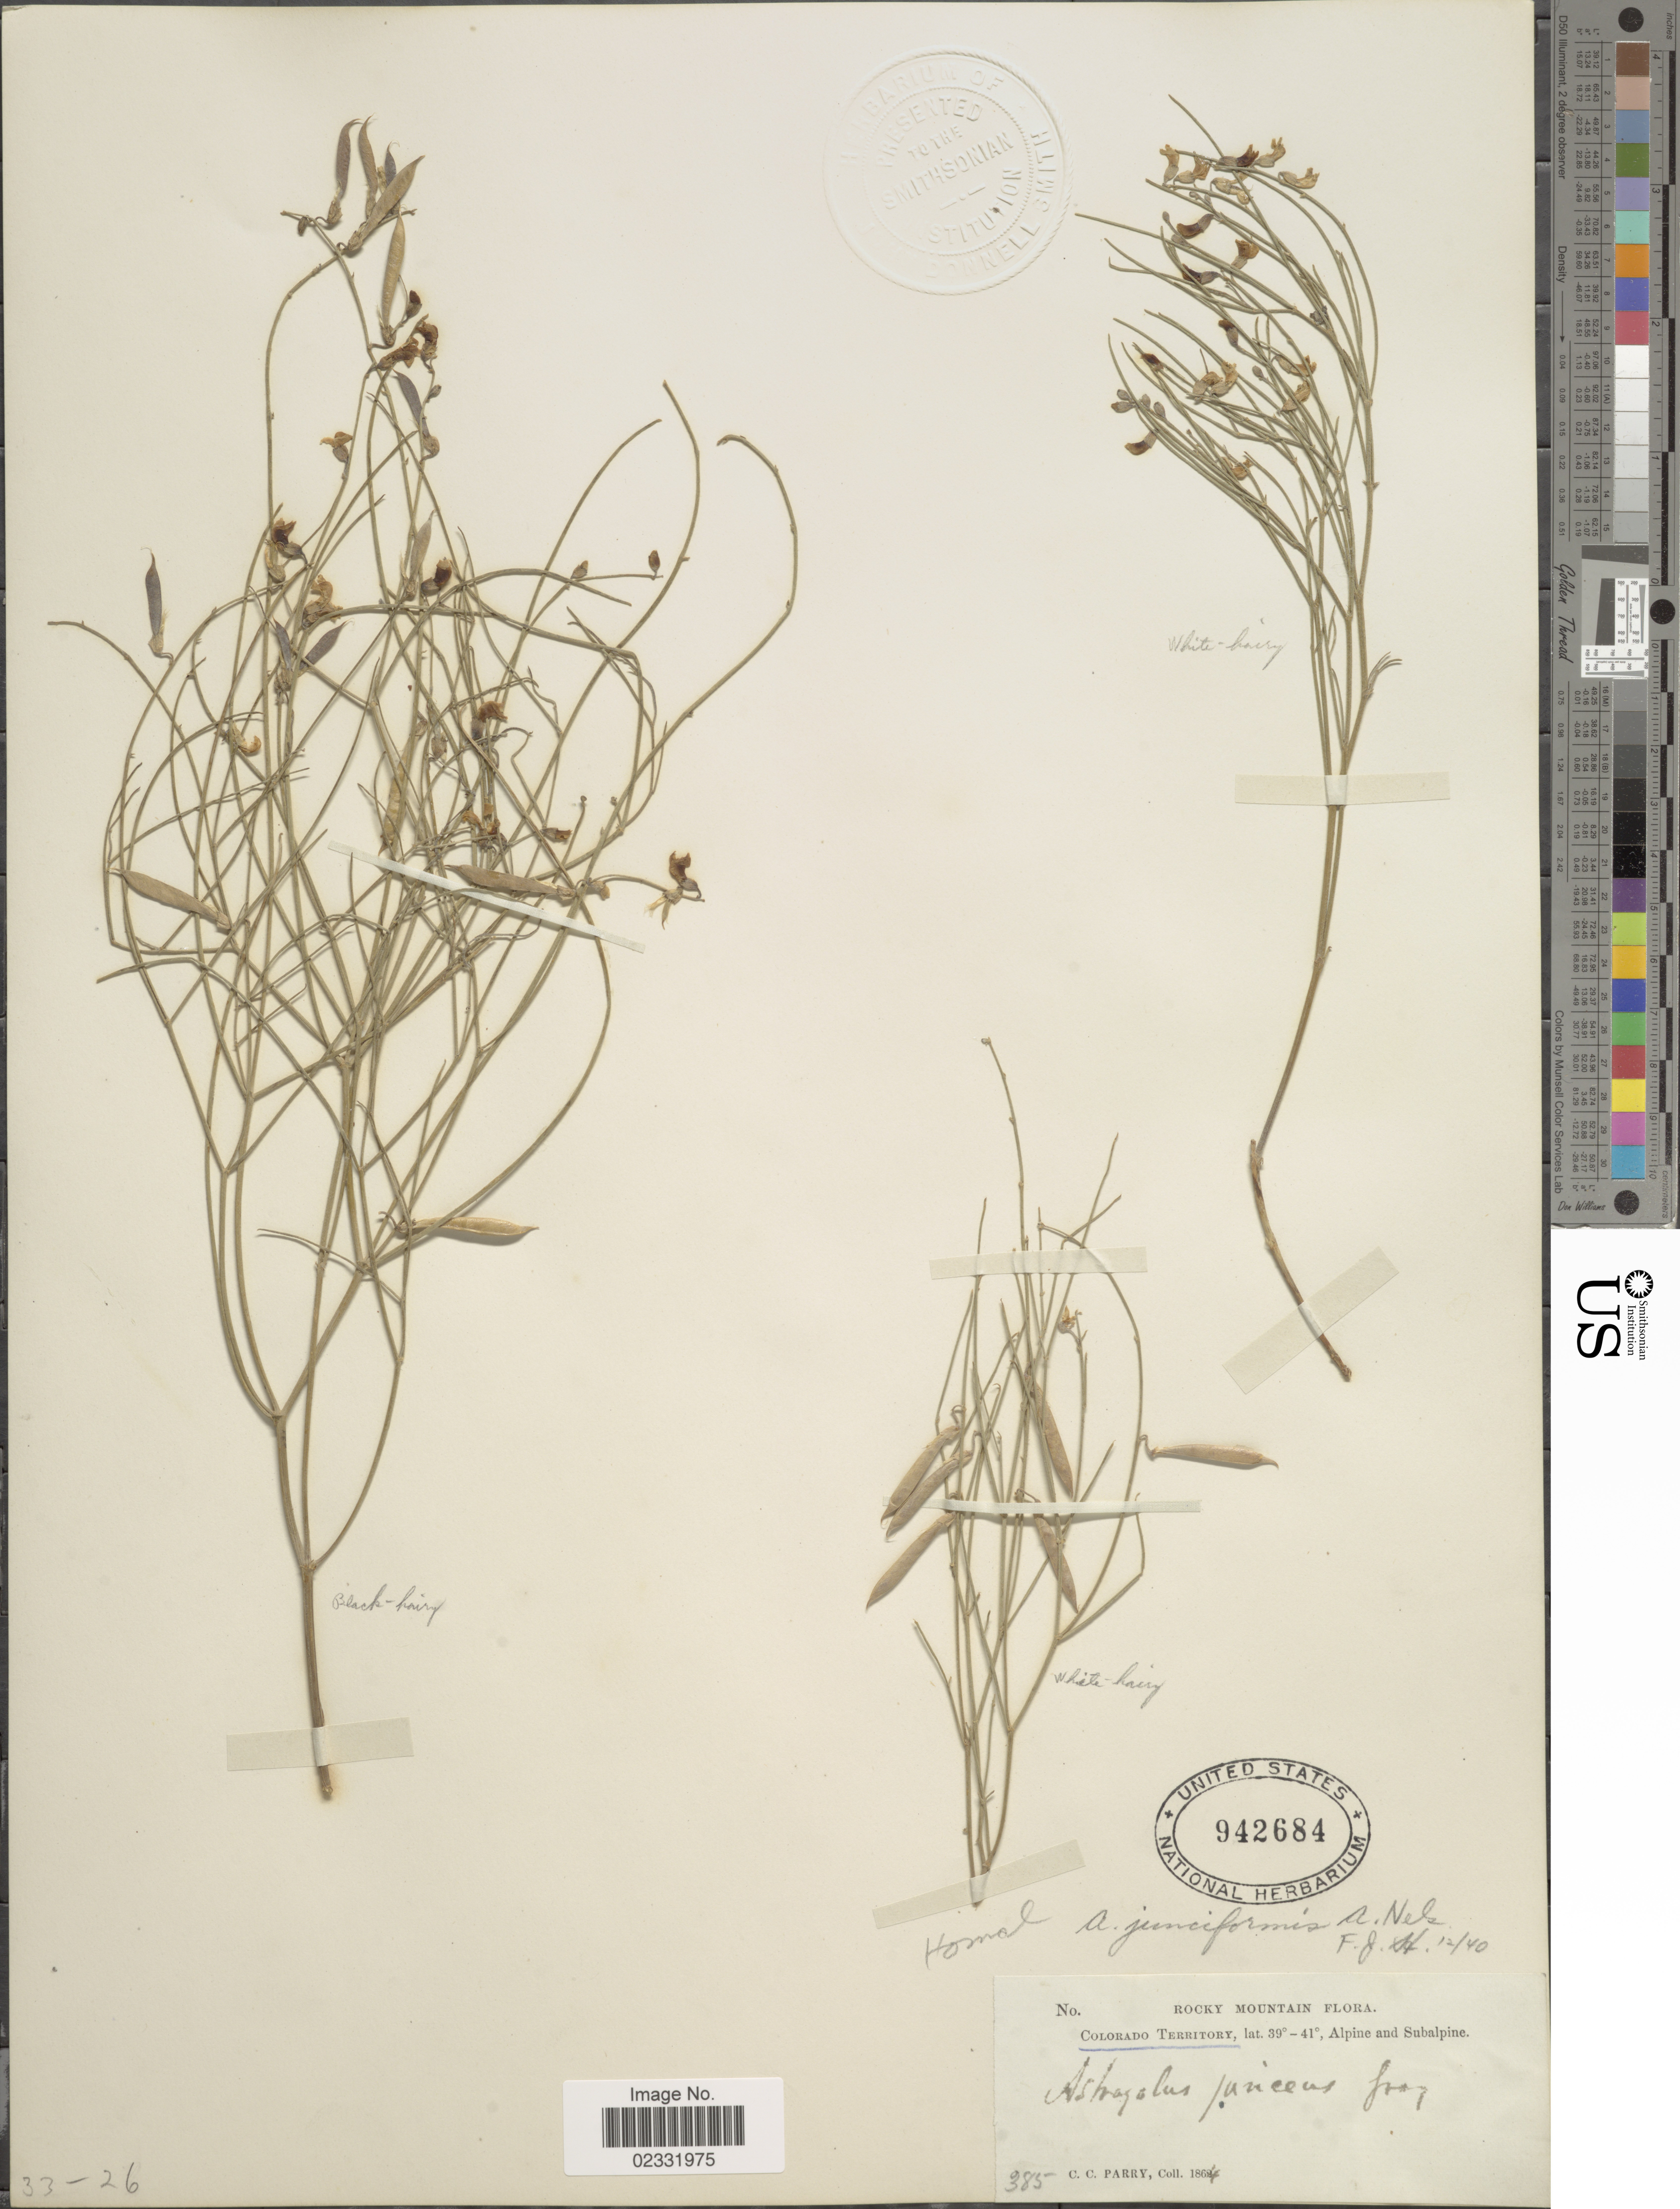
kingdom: Plantae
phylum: Tracheophyta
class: Magnoliopsida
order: Fabales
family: Fabaceae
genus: Astragalus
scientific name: Astragalus junciformis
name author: A. Nelson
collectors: C. C. Parry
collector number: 385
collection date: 1864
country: United States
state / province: Colorado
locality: Rocky Mountain. Colorado Territory,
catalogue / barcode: US 942684